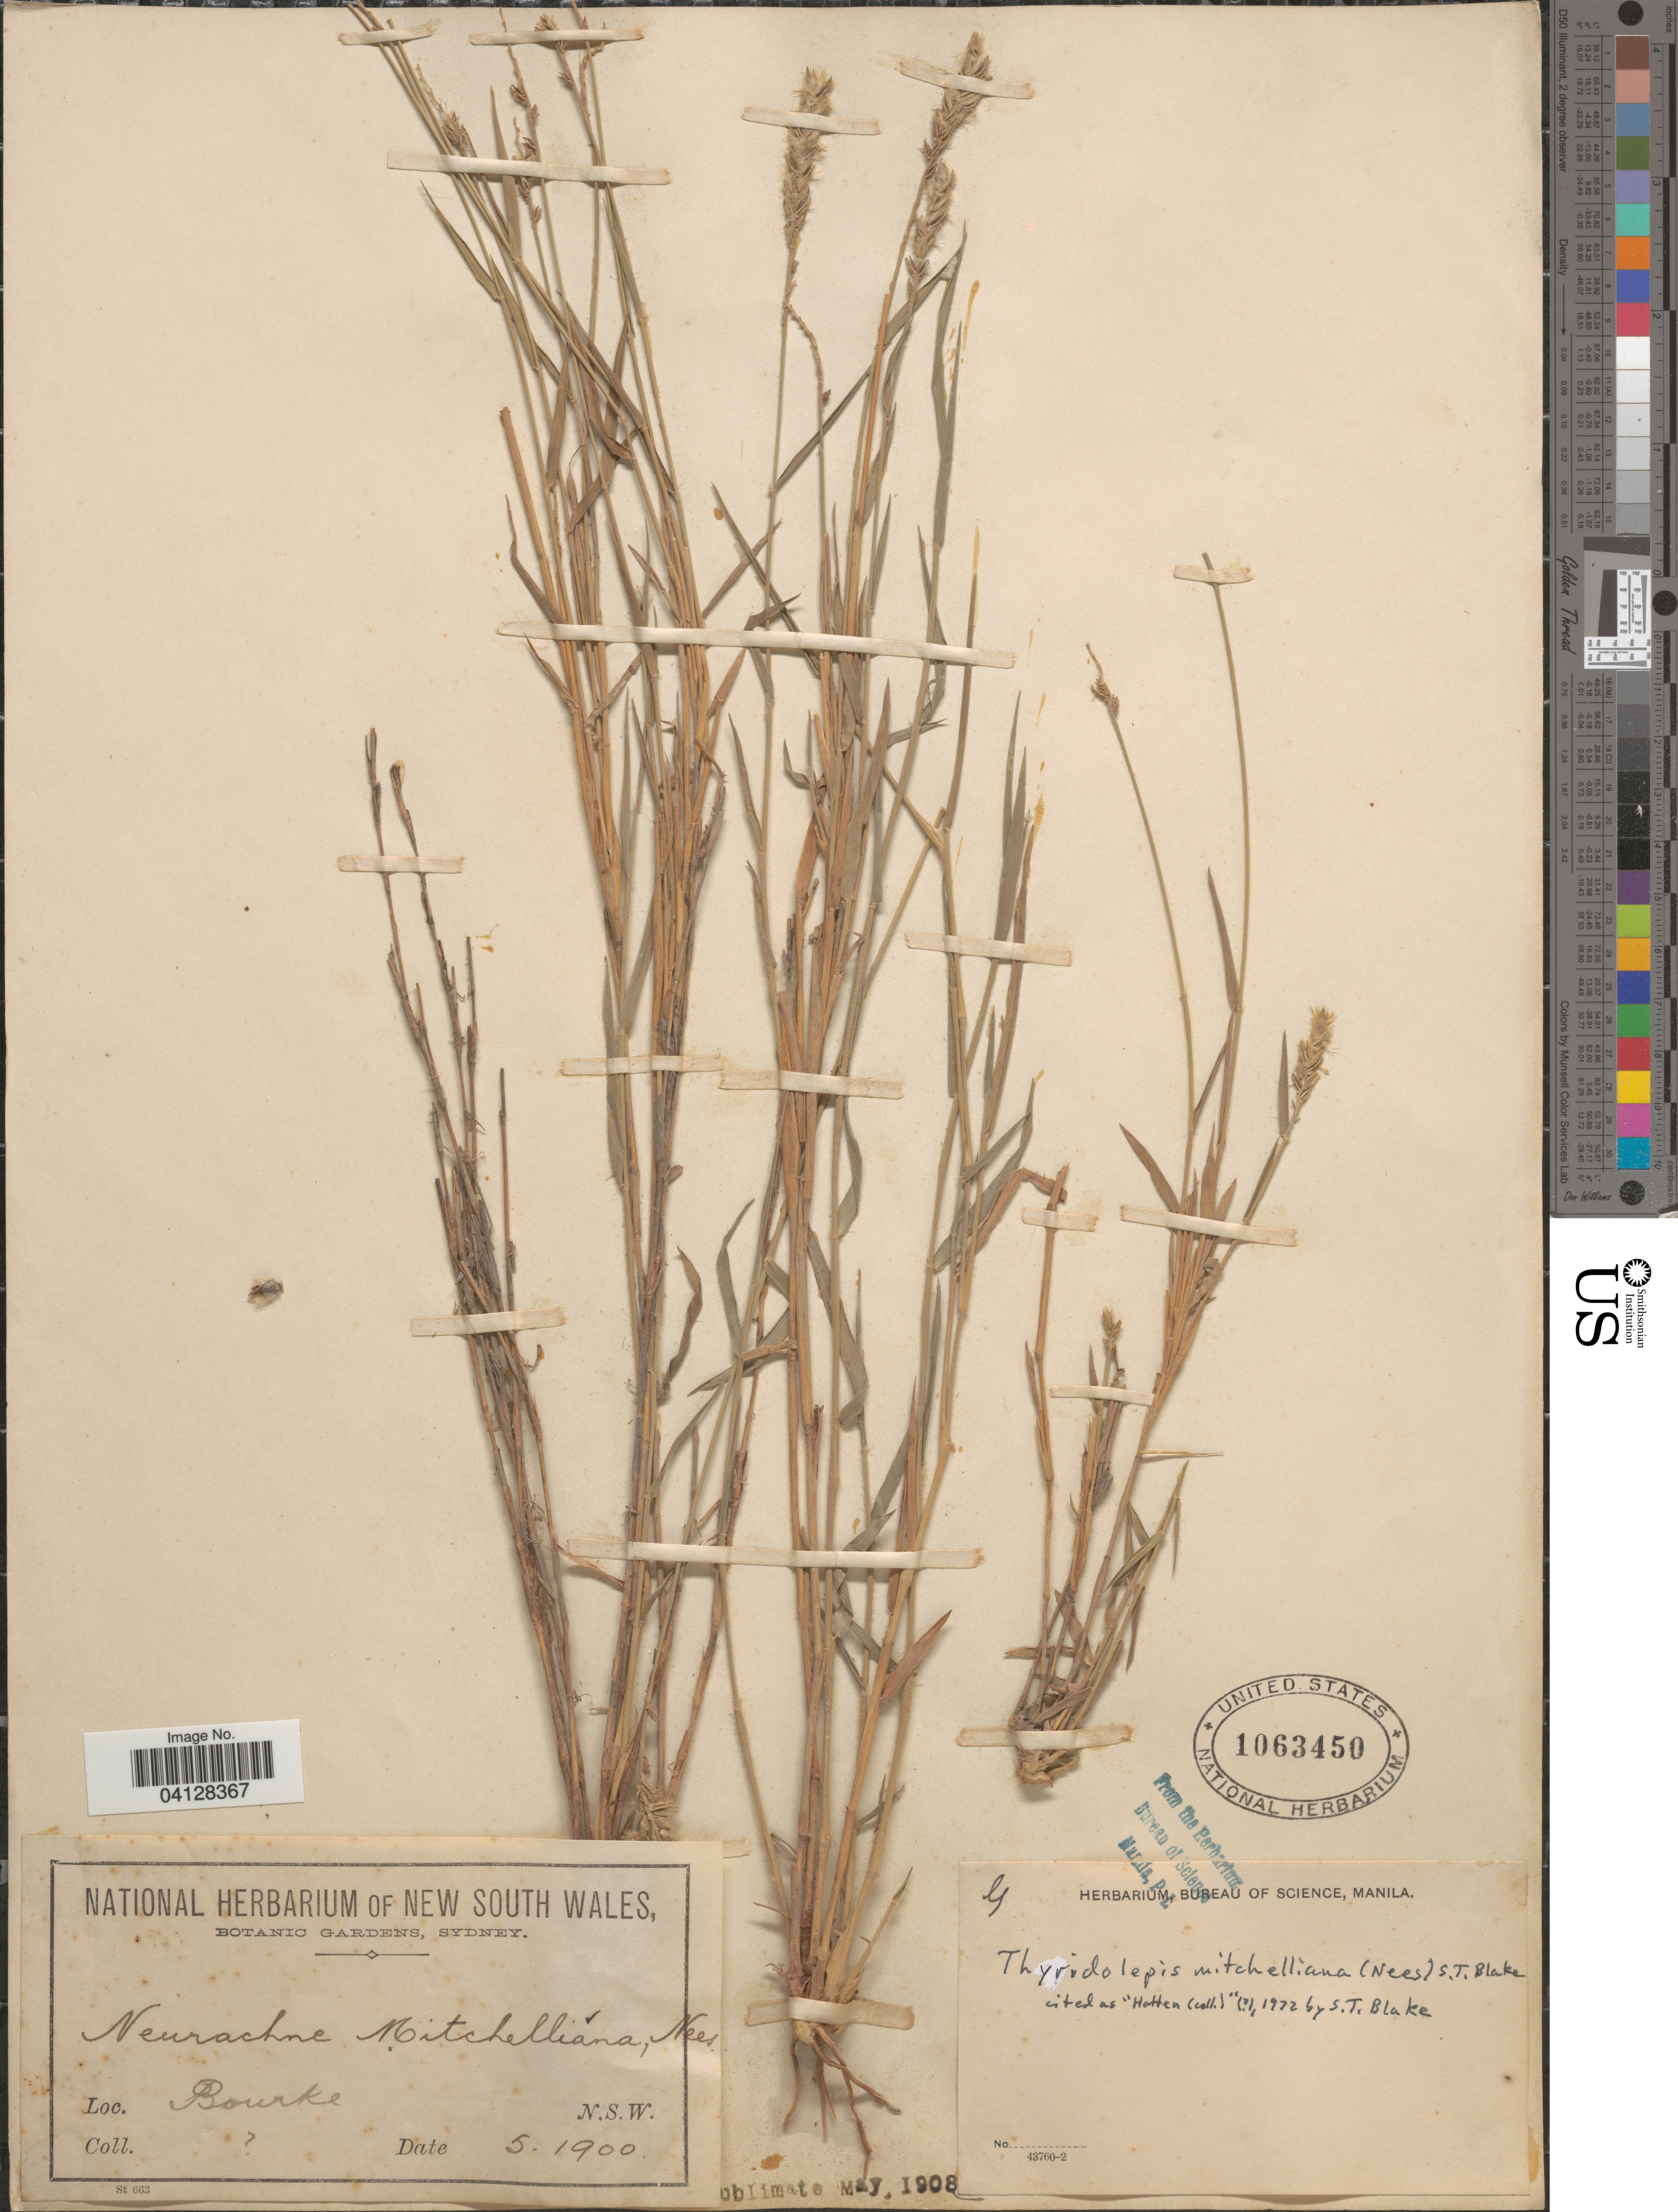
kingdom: Plantae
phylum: Tracheophyta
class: Liliopsida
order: Poales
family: Poaceae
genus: Neurachne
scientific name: Neurachne mitchelliana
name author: Nees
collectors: National Herb. of New South Wales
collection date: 1900-05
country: Australia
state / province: New South Wales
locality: Bourke.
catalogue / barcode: US 1063450